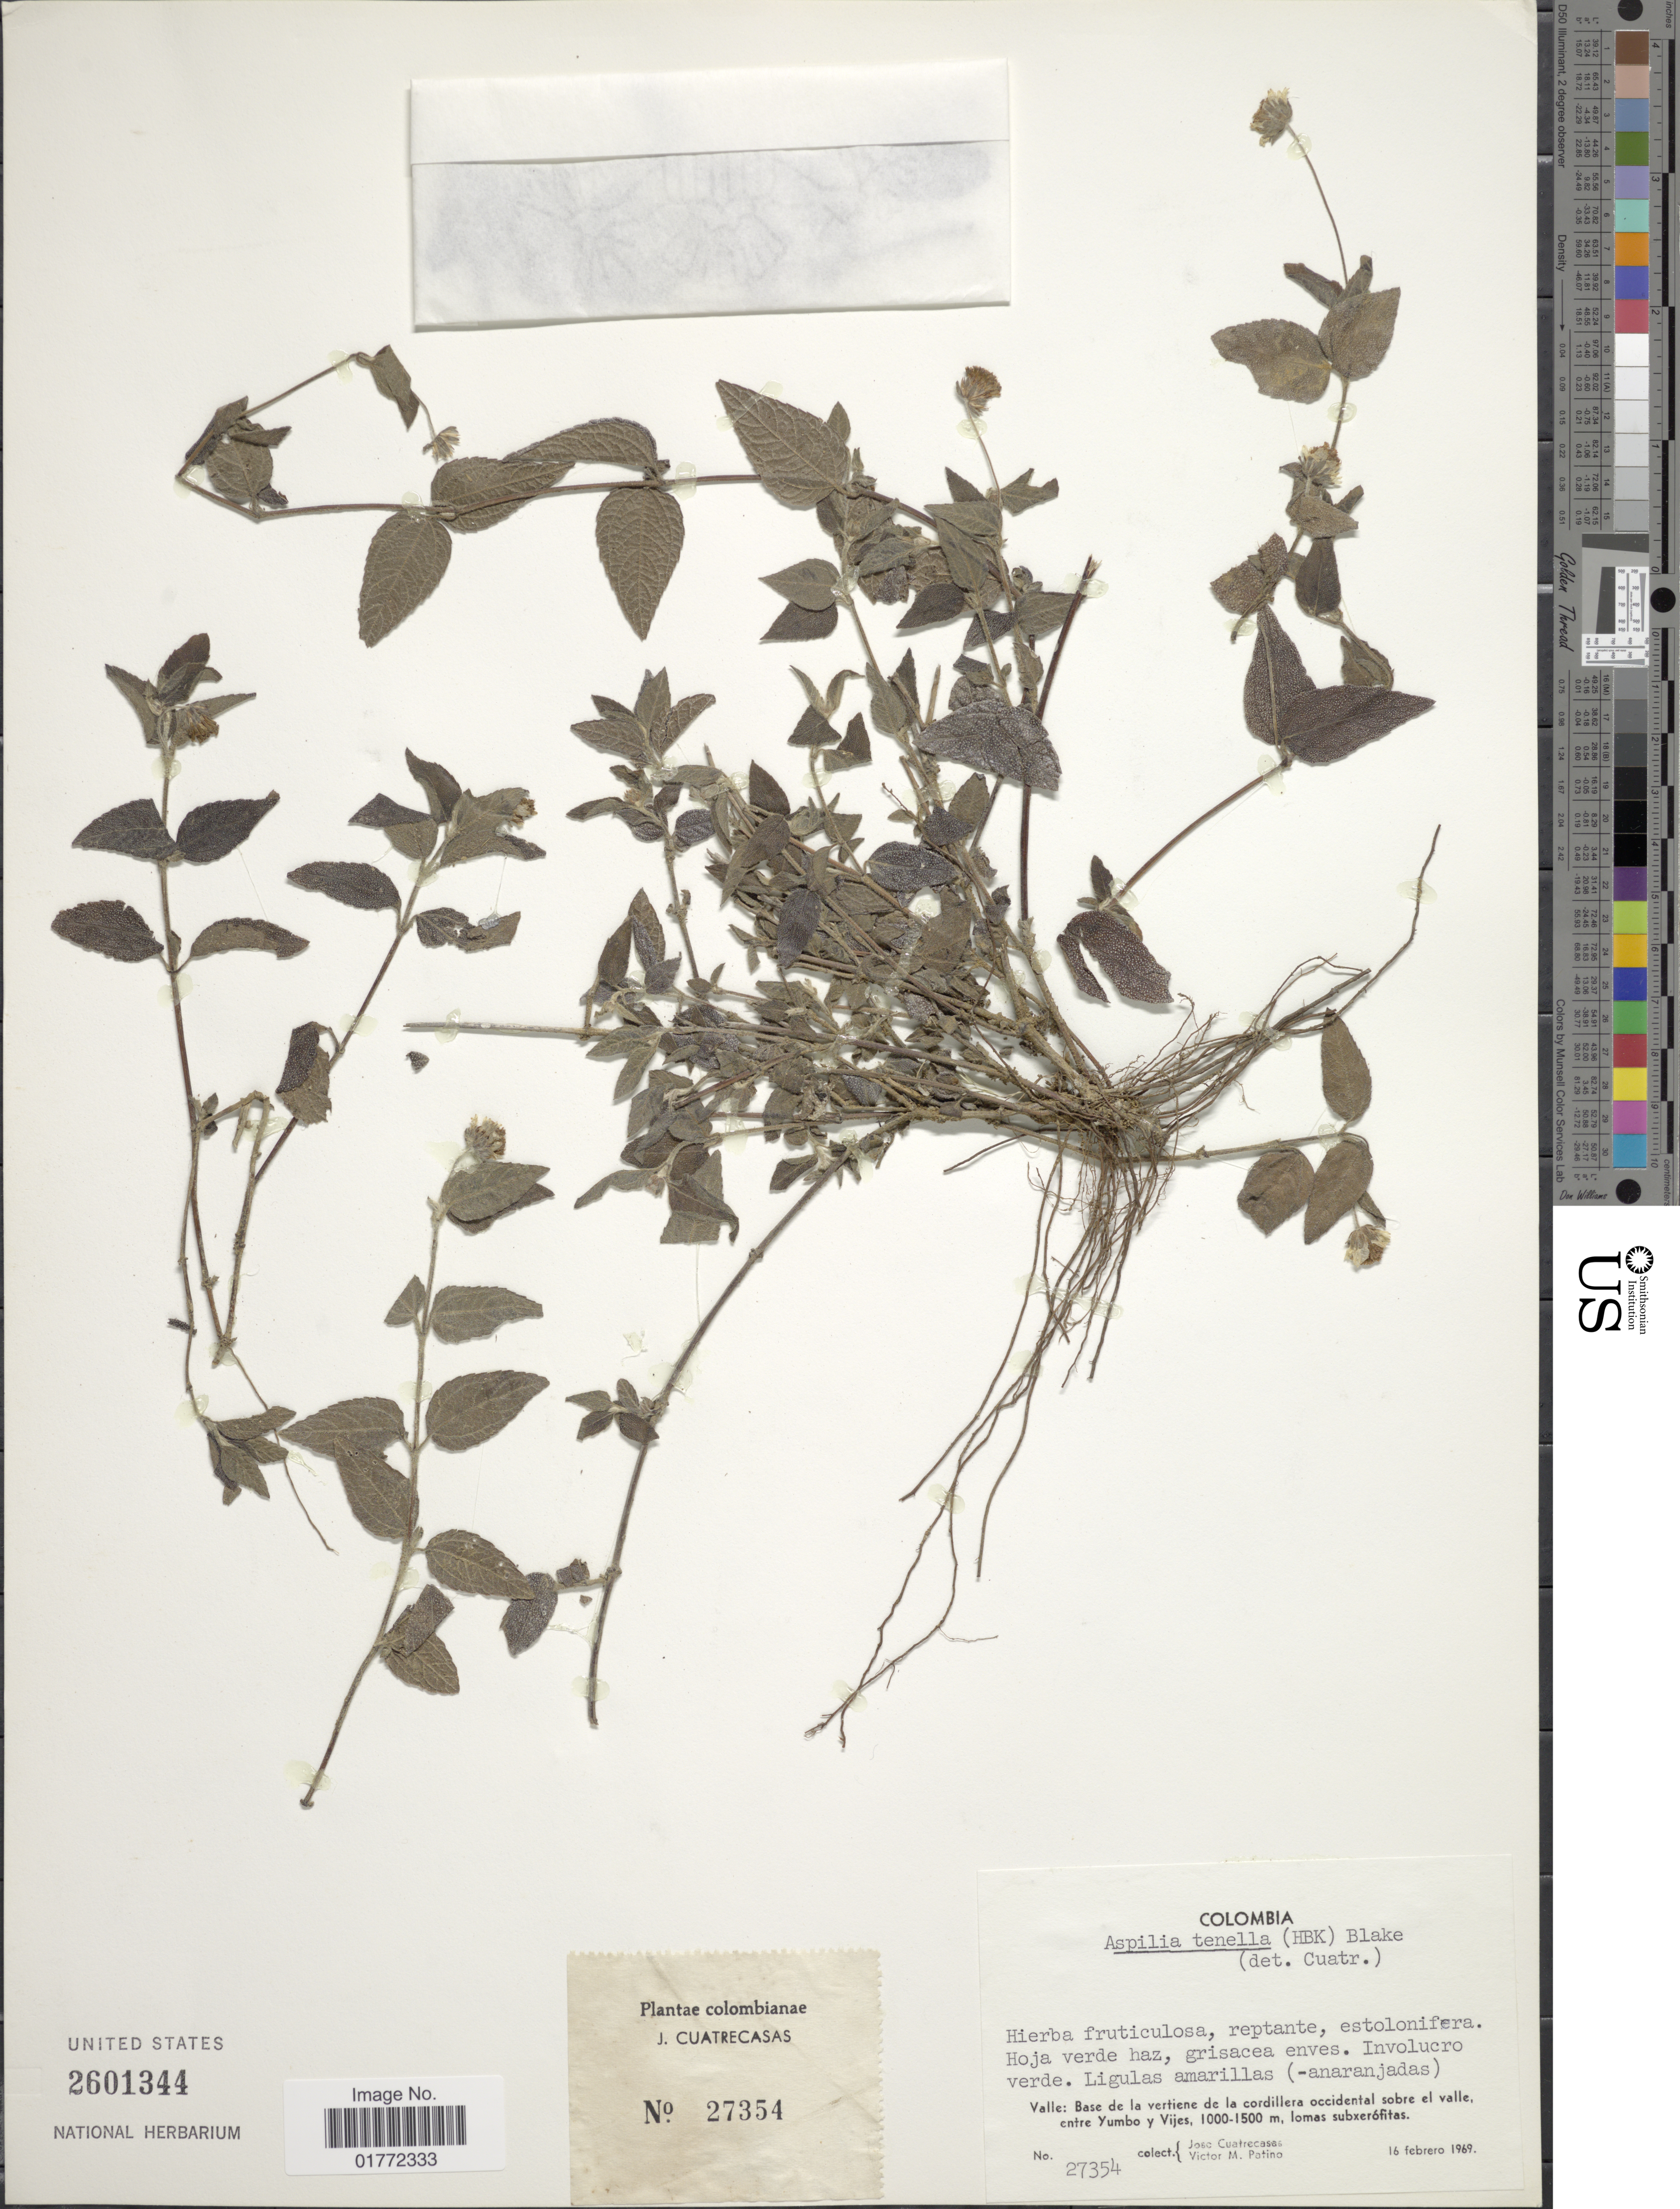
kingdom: Plantae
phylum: Tracheophyta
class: Magnoliopsida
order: Asterales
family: Asteraceae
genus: Eleutheranthera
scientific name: Eleutheranthera tenella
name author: (Kunth) H. Rob.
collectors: J. Cuatrecasas & V. M. Patiño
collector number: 27354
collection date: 1969-02-16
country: Colombia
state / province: Valle del Cauca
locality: Valle: Base de la vertiente de la cordillera occidental sobre el valle, entre Yumbo y Vijes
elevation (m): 1000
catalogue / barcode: US 2601344